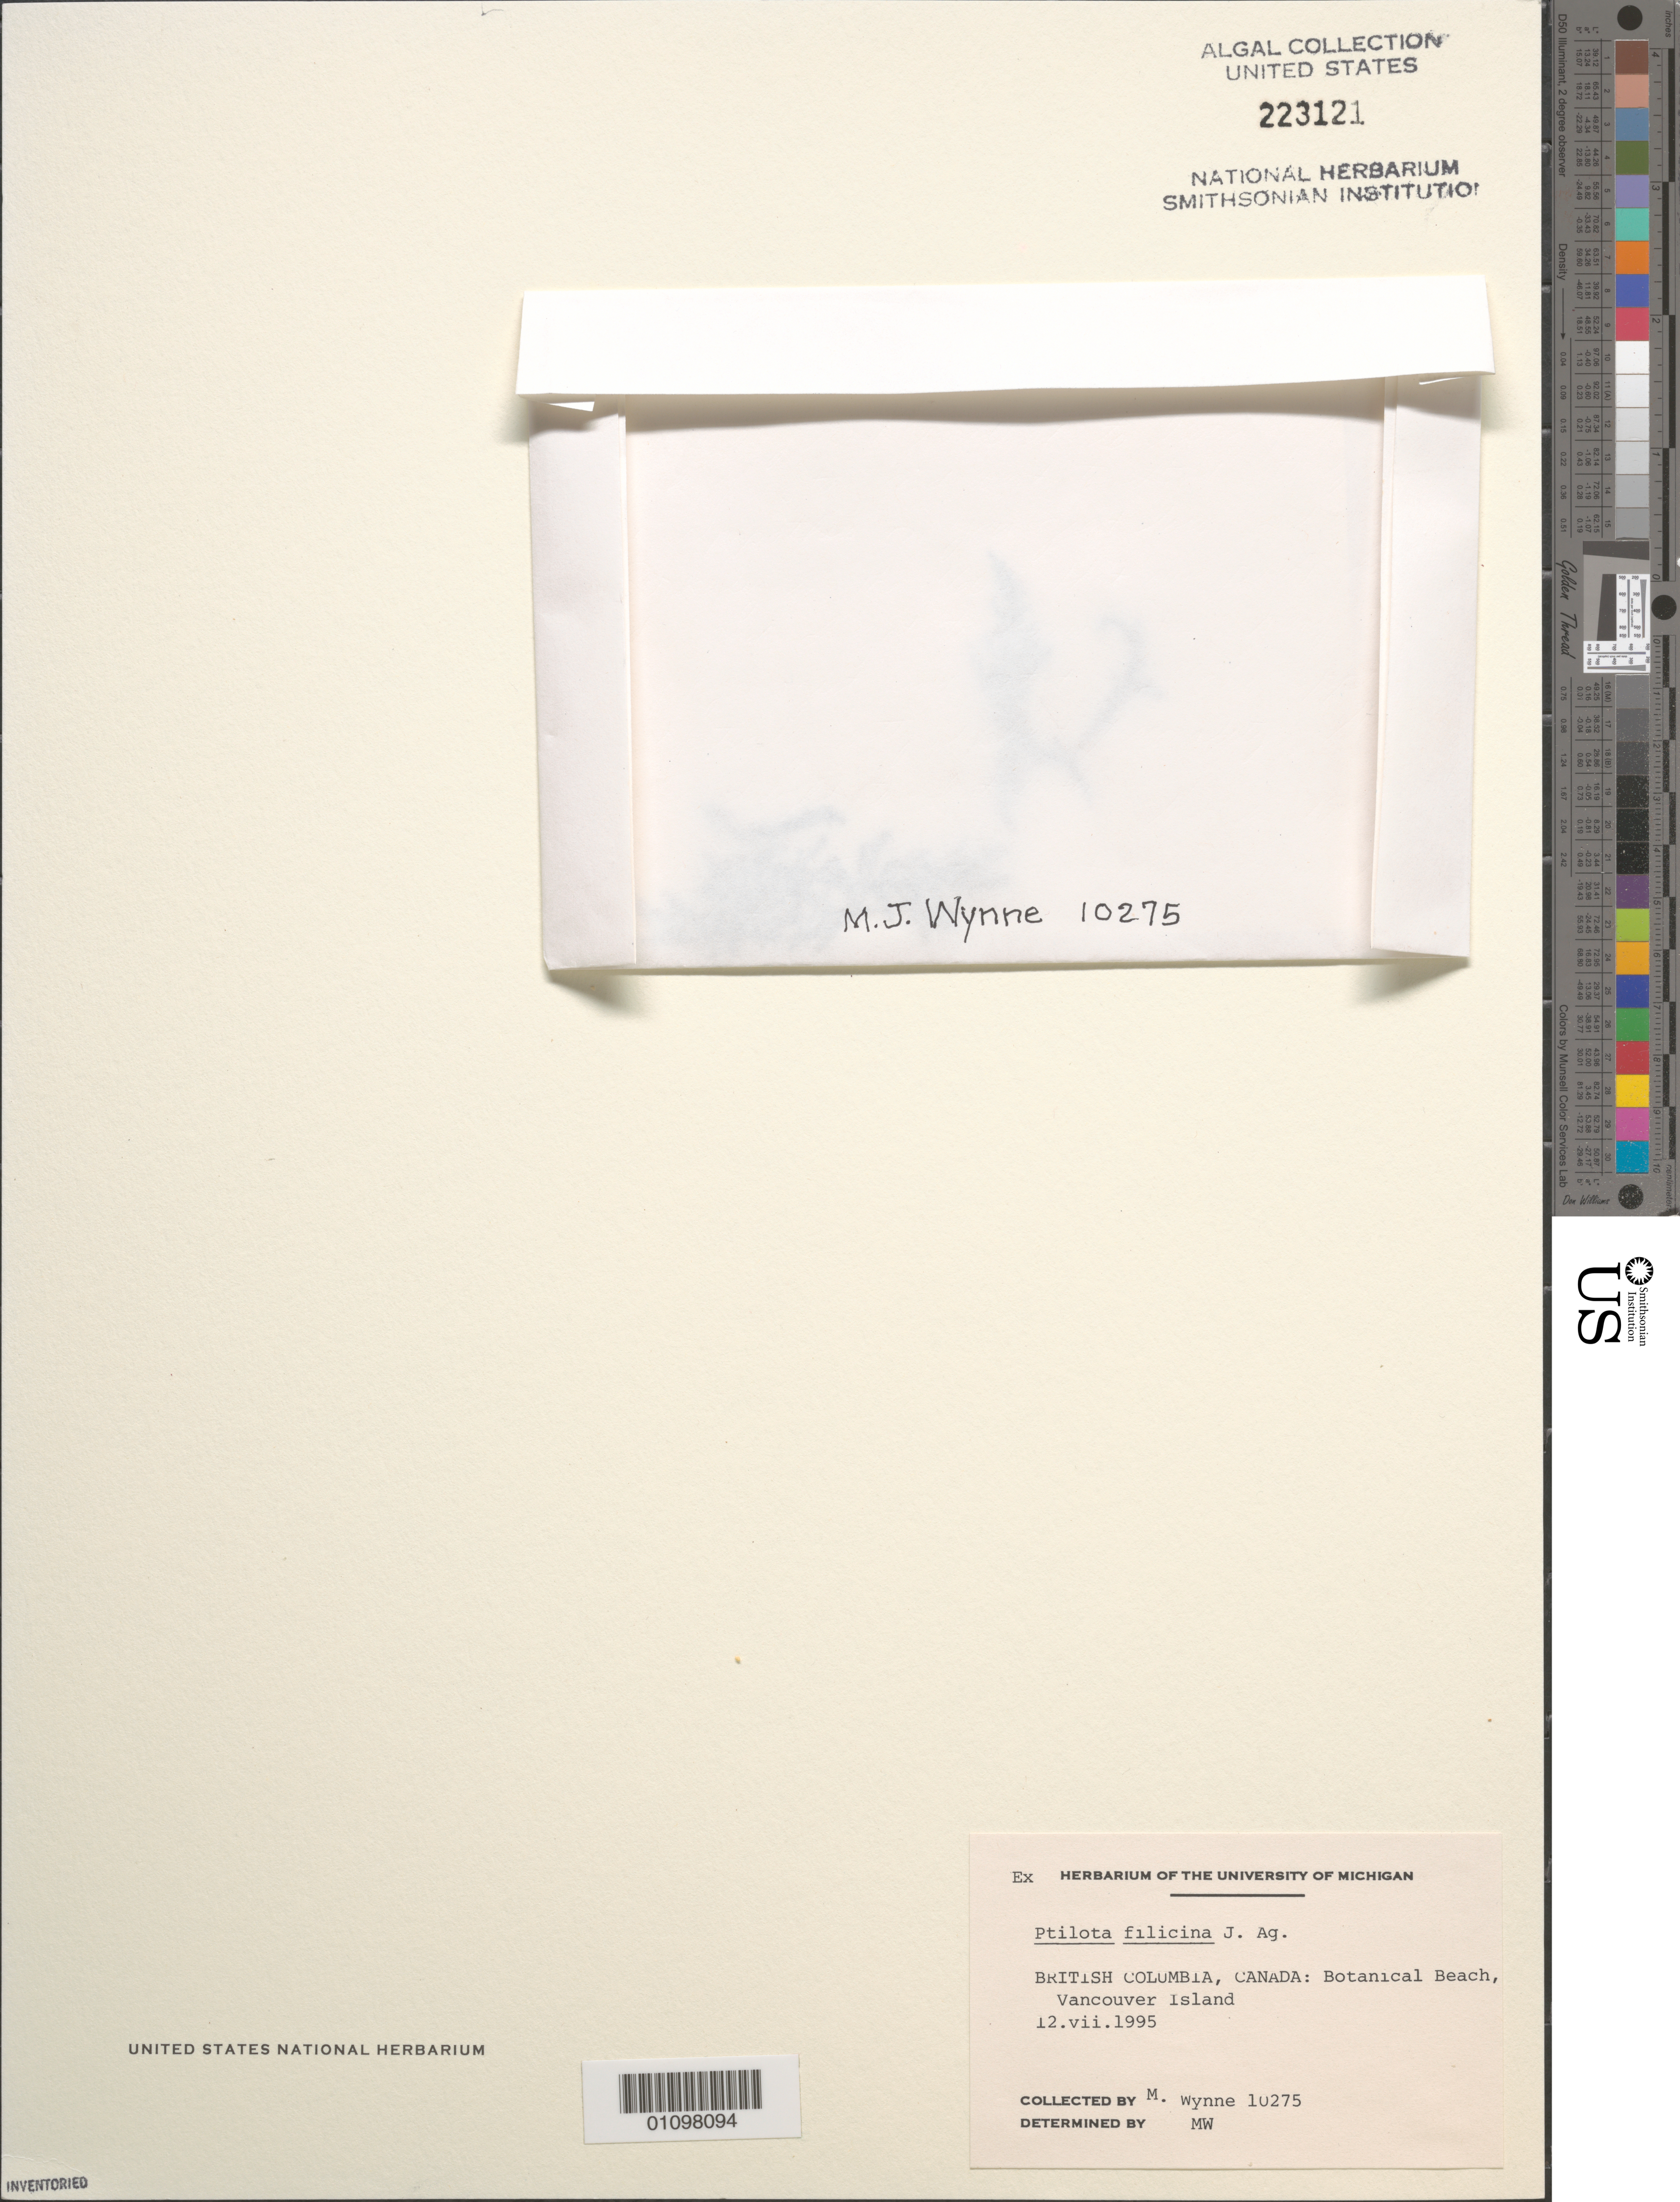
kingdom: Plantae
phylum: Rhodophyta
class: Florideophyceae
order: Ceramiales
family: Wrangeliaceae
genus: Ptilota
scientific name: Ptilota filicina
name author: J. Agardh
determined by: Wynne, M. J.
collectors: M.J. Wynne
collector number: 10275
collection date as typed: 12 Jul 1995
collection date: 1995-07-12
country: Canada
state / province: British Columbia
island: Vancouver Island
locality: Botanical Beach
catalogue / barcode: US 223121